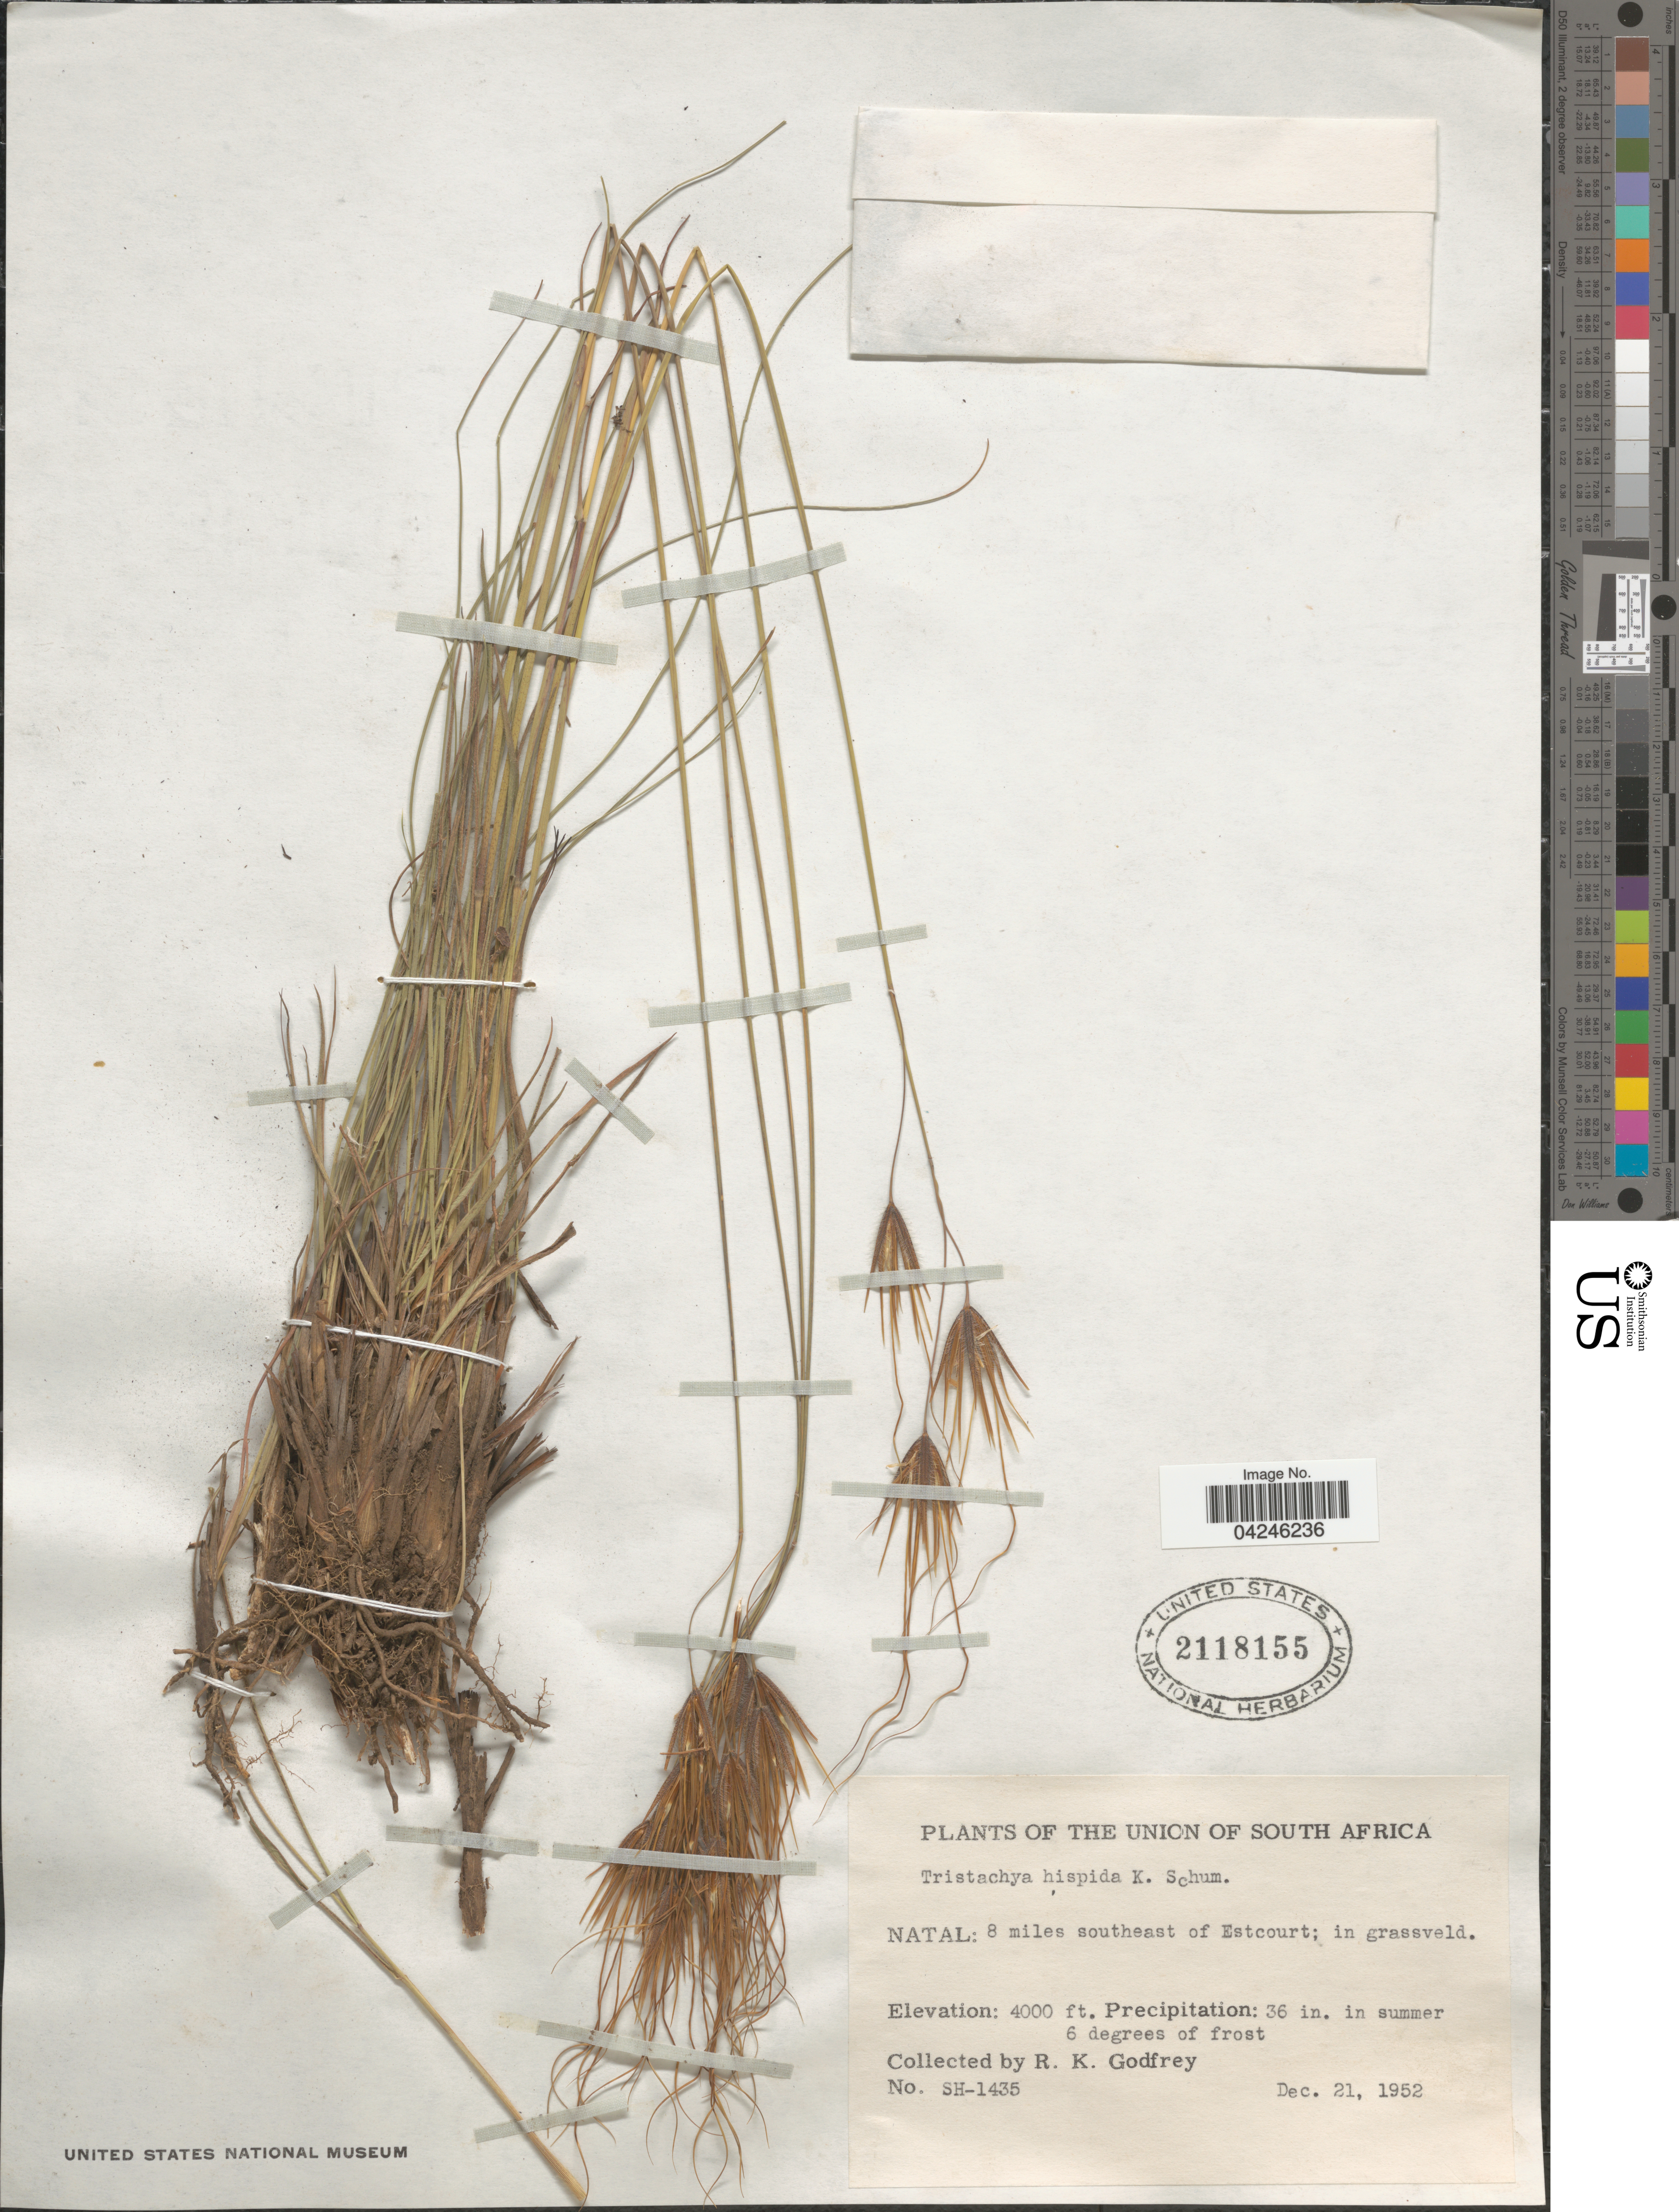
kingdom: Plantae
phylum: Tracheophyta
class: Liliopsida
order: Poales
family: Poaceae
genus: Tristachya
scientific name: Tristachya leucothrix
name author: Trin. ex Nees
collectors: R. K. Godfrey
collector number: SH-1435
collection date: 1952-12-21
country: South Africa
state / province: KwaZulu-Natal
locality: The Union of South Africa. Natal: 8 miles southeast of Estcourt.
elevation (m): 1219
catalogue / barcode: US 2118155